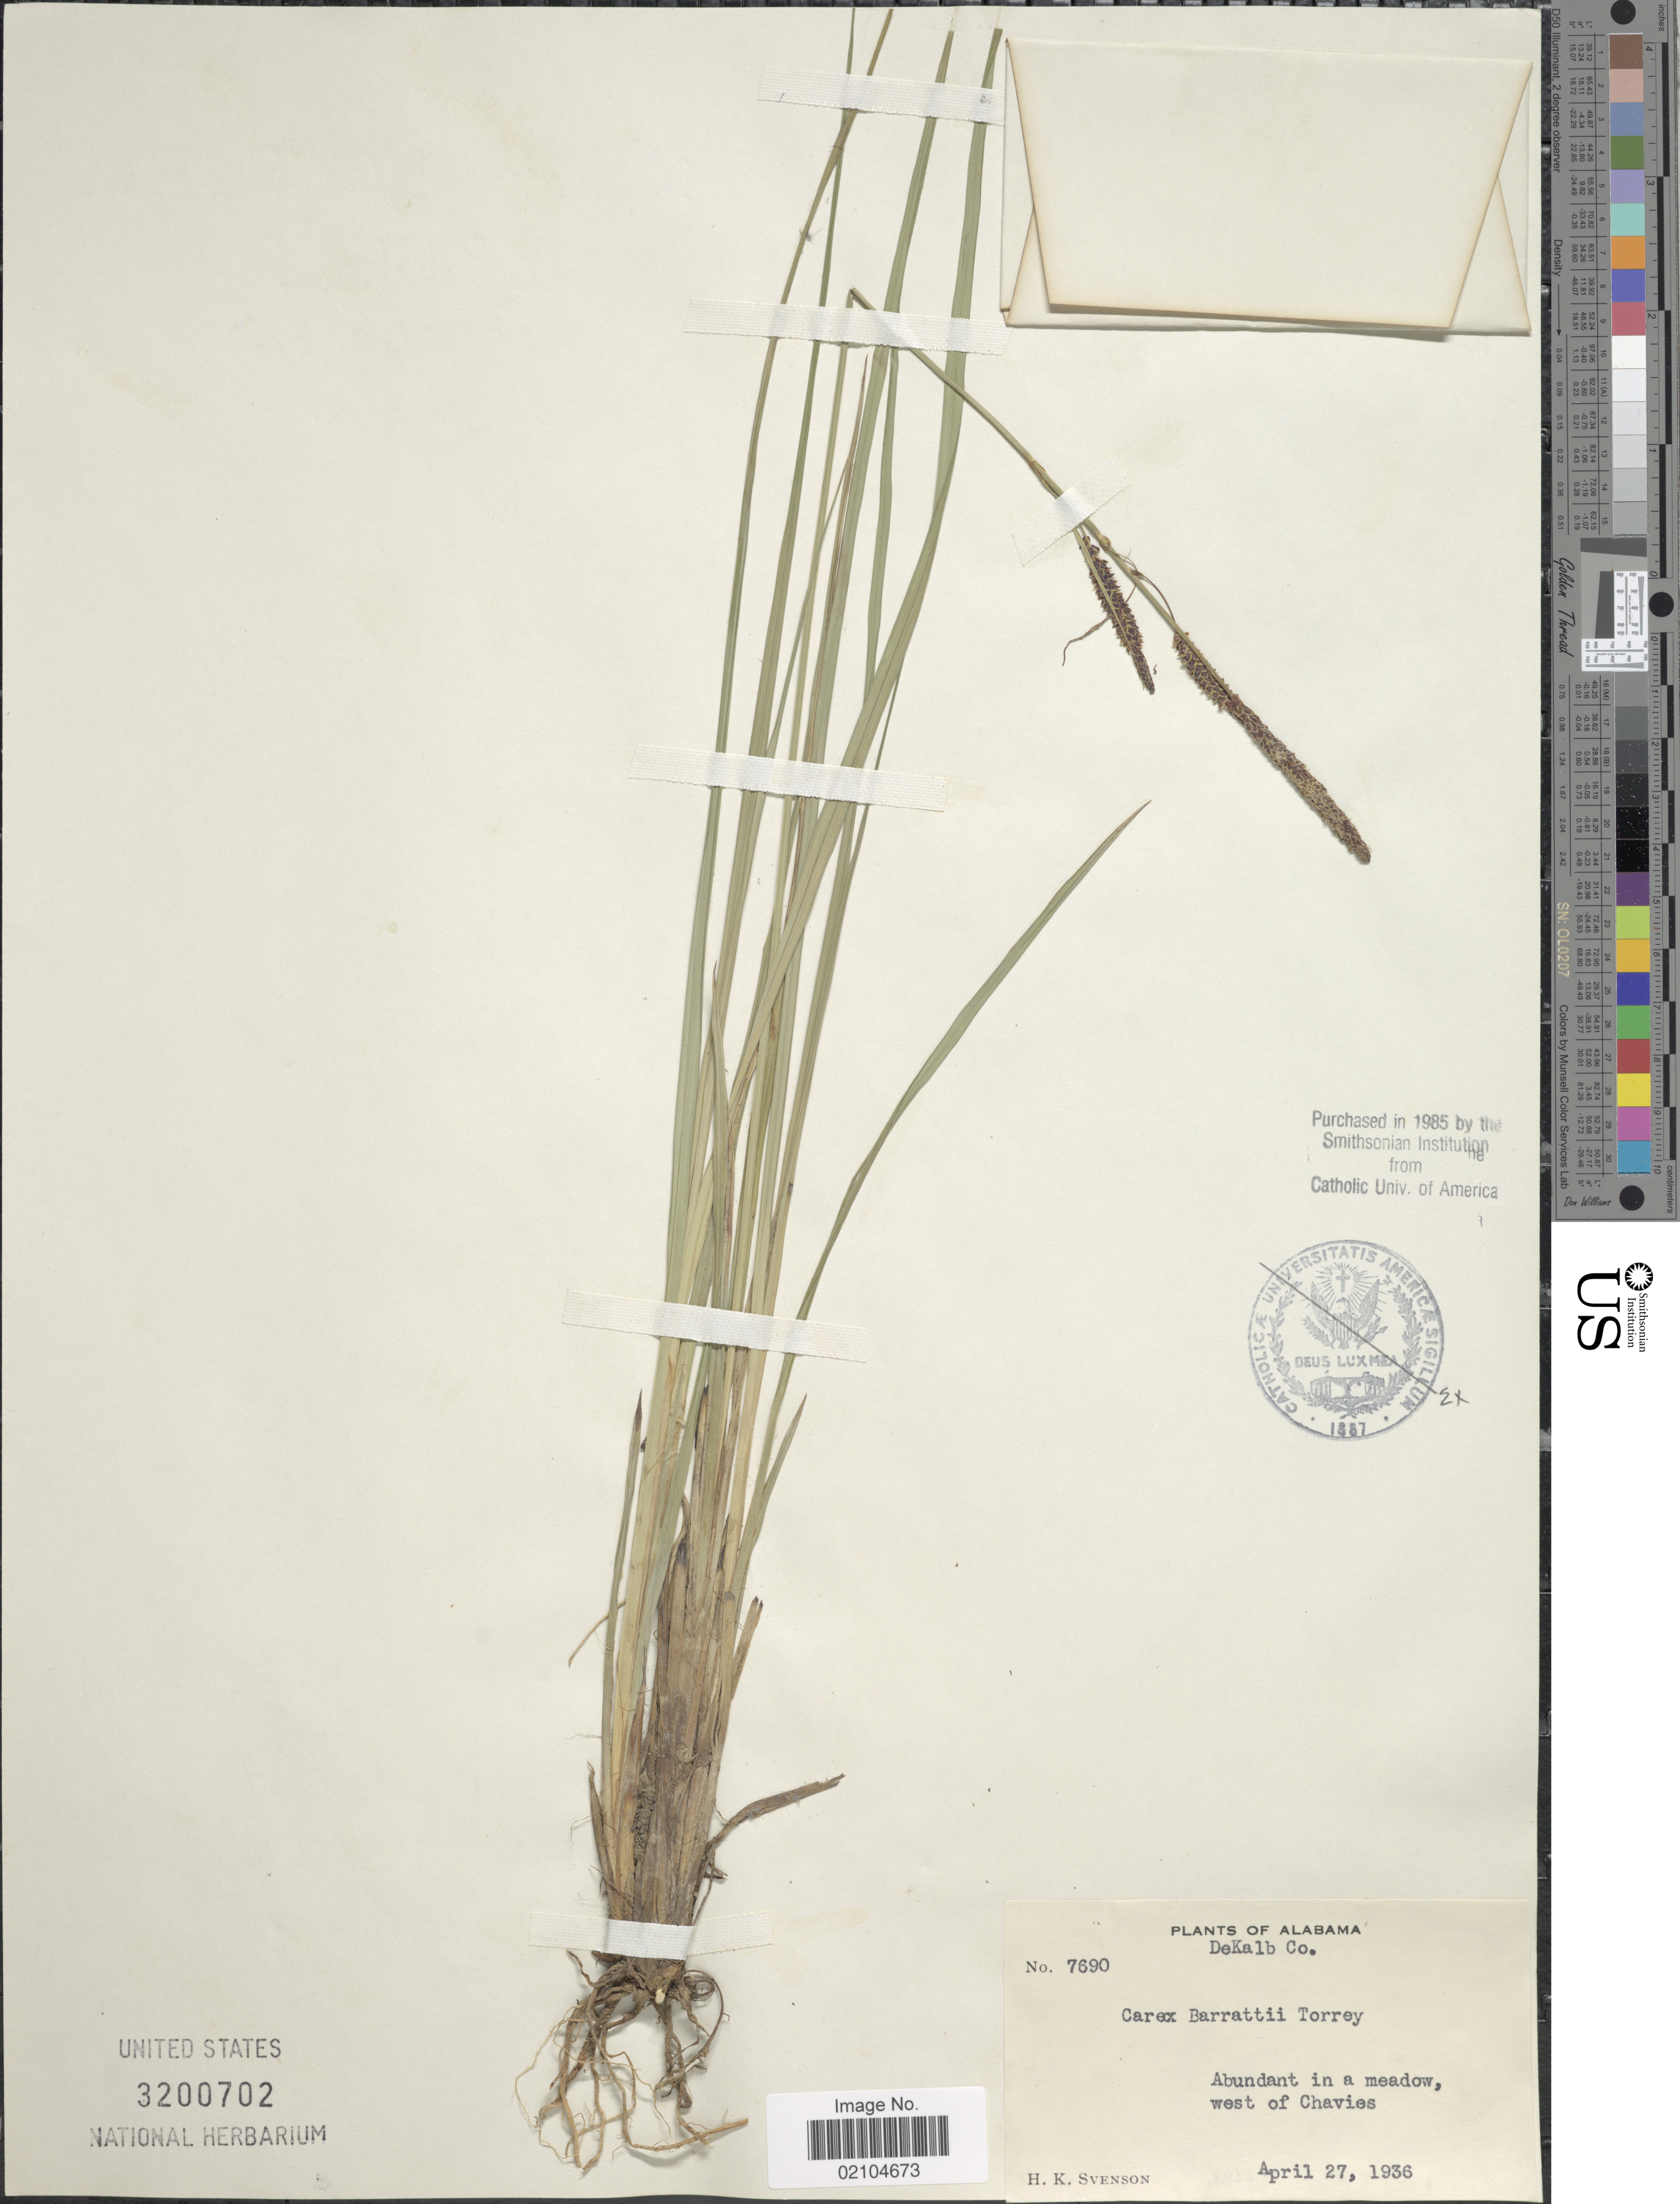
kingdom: Plantae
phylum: Tracheophyta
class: Liliopsida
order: Poales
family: Cyperaceae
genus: Carex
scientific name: Carex barrattii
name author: Torr. ex Schwein.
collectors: H. K. Svenson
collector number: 7690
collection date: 1936-04-27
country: United States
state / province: Alabama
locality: DeKalb Co., Abundant in a meadow, west of Chavies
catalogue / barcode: US 3200702